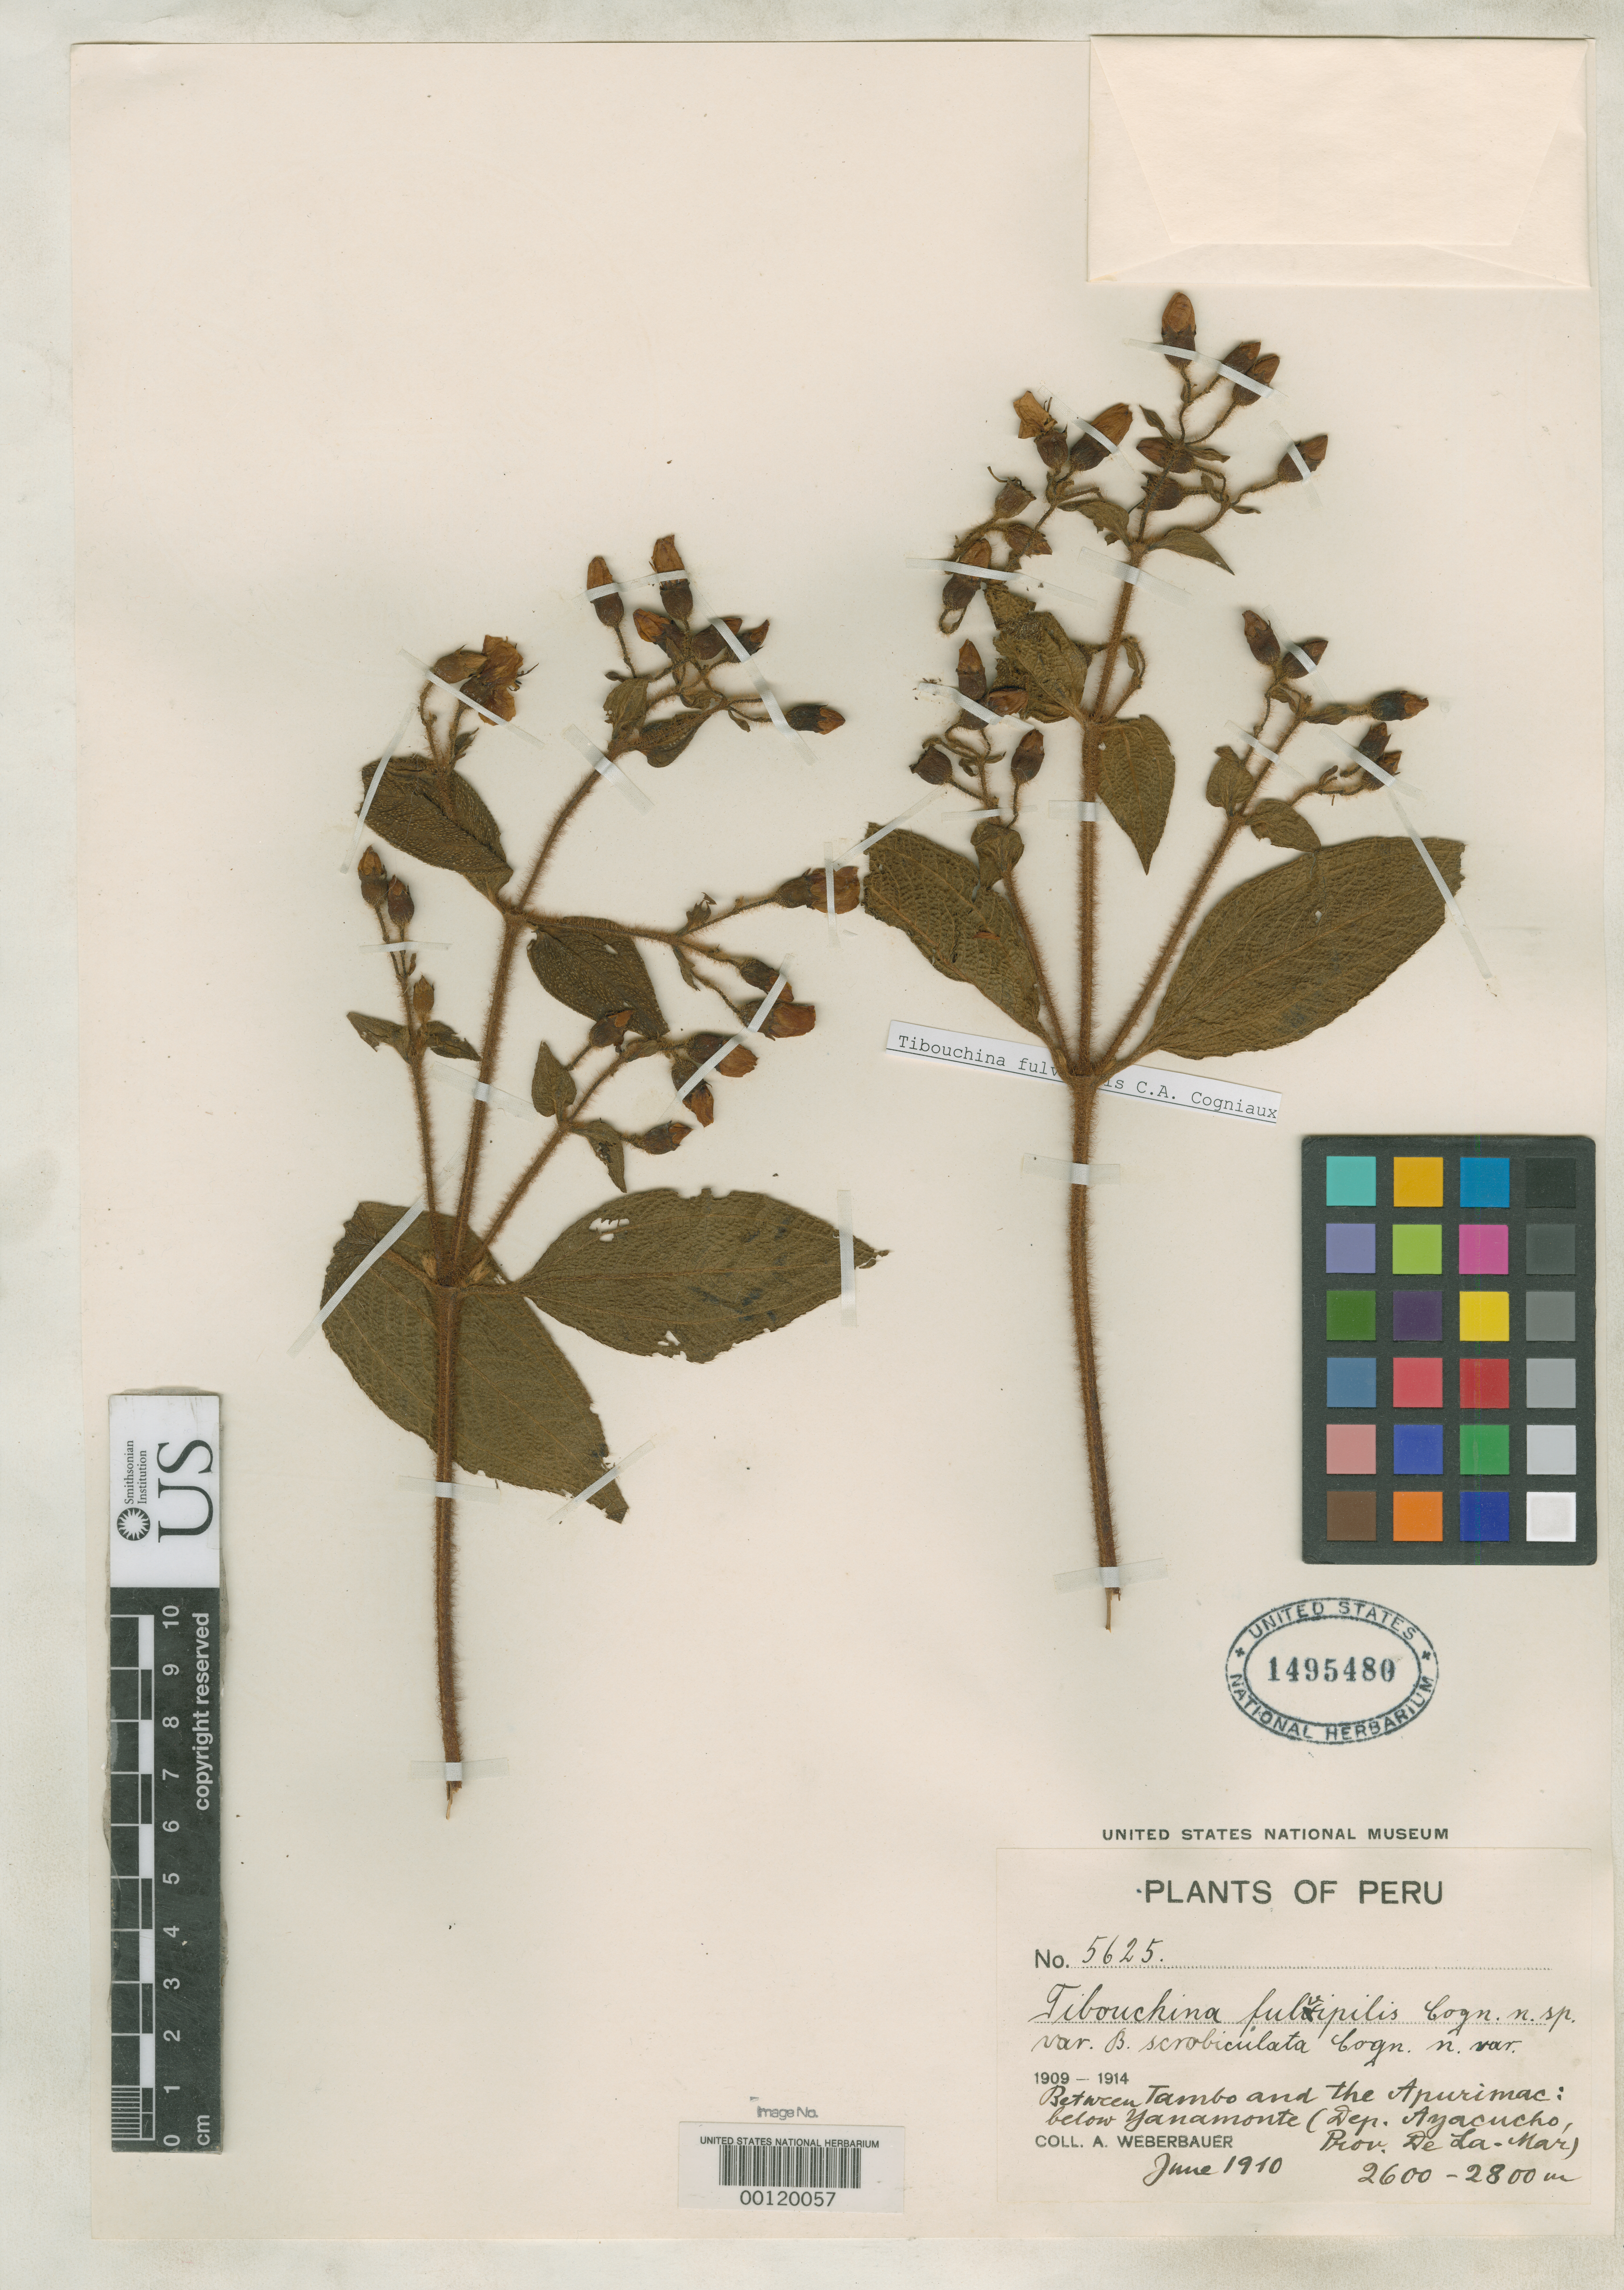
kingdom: Plantae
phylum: Tracheophyta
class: Magnoliopsida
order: Myrtales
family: Melastomataceae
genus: Tibouchina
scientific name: Tibouchina fulvipilis var. scrobiculata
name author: Cogn. in Engl.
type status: Isotype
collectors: A. Weberbauer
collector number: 5625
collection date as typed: Jun 1910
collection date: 1910-06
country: Peru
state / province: Ayacucho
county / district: Huanta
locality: between Tambo and the Río Apurímac, below Yanamonte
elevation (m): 2600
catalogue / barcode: US 1495480